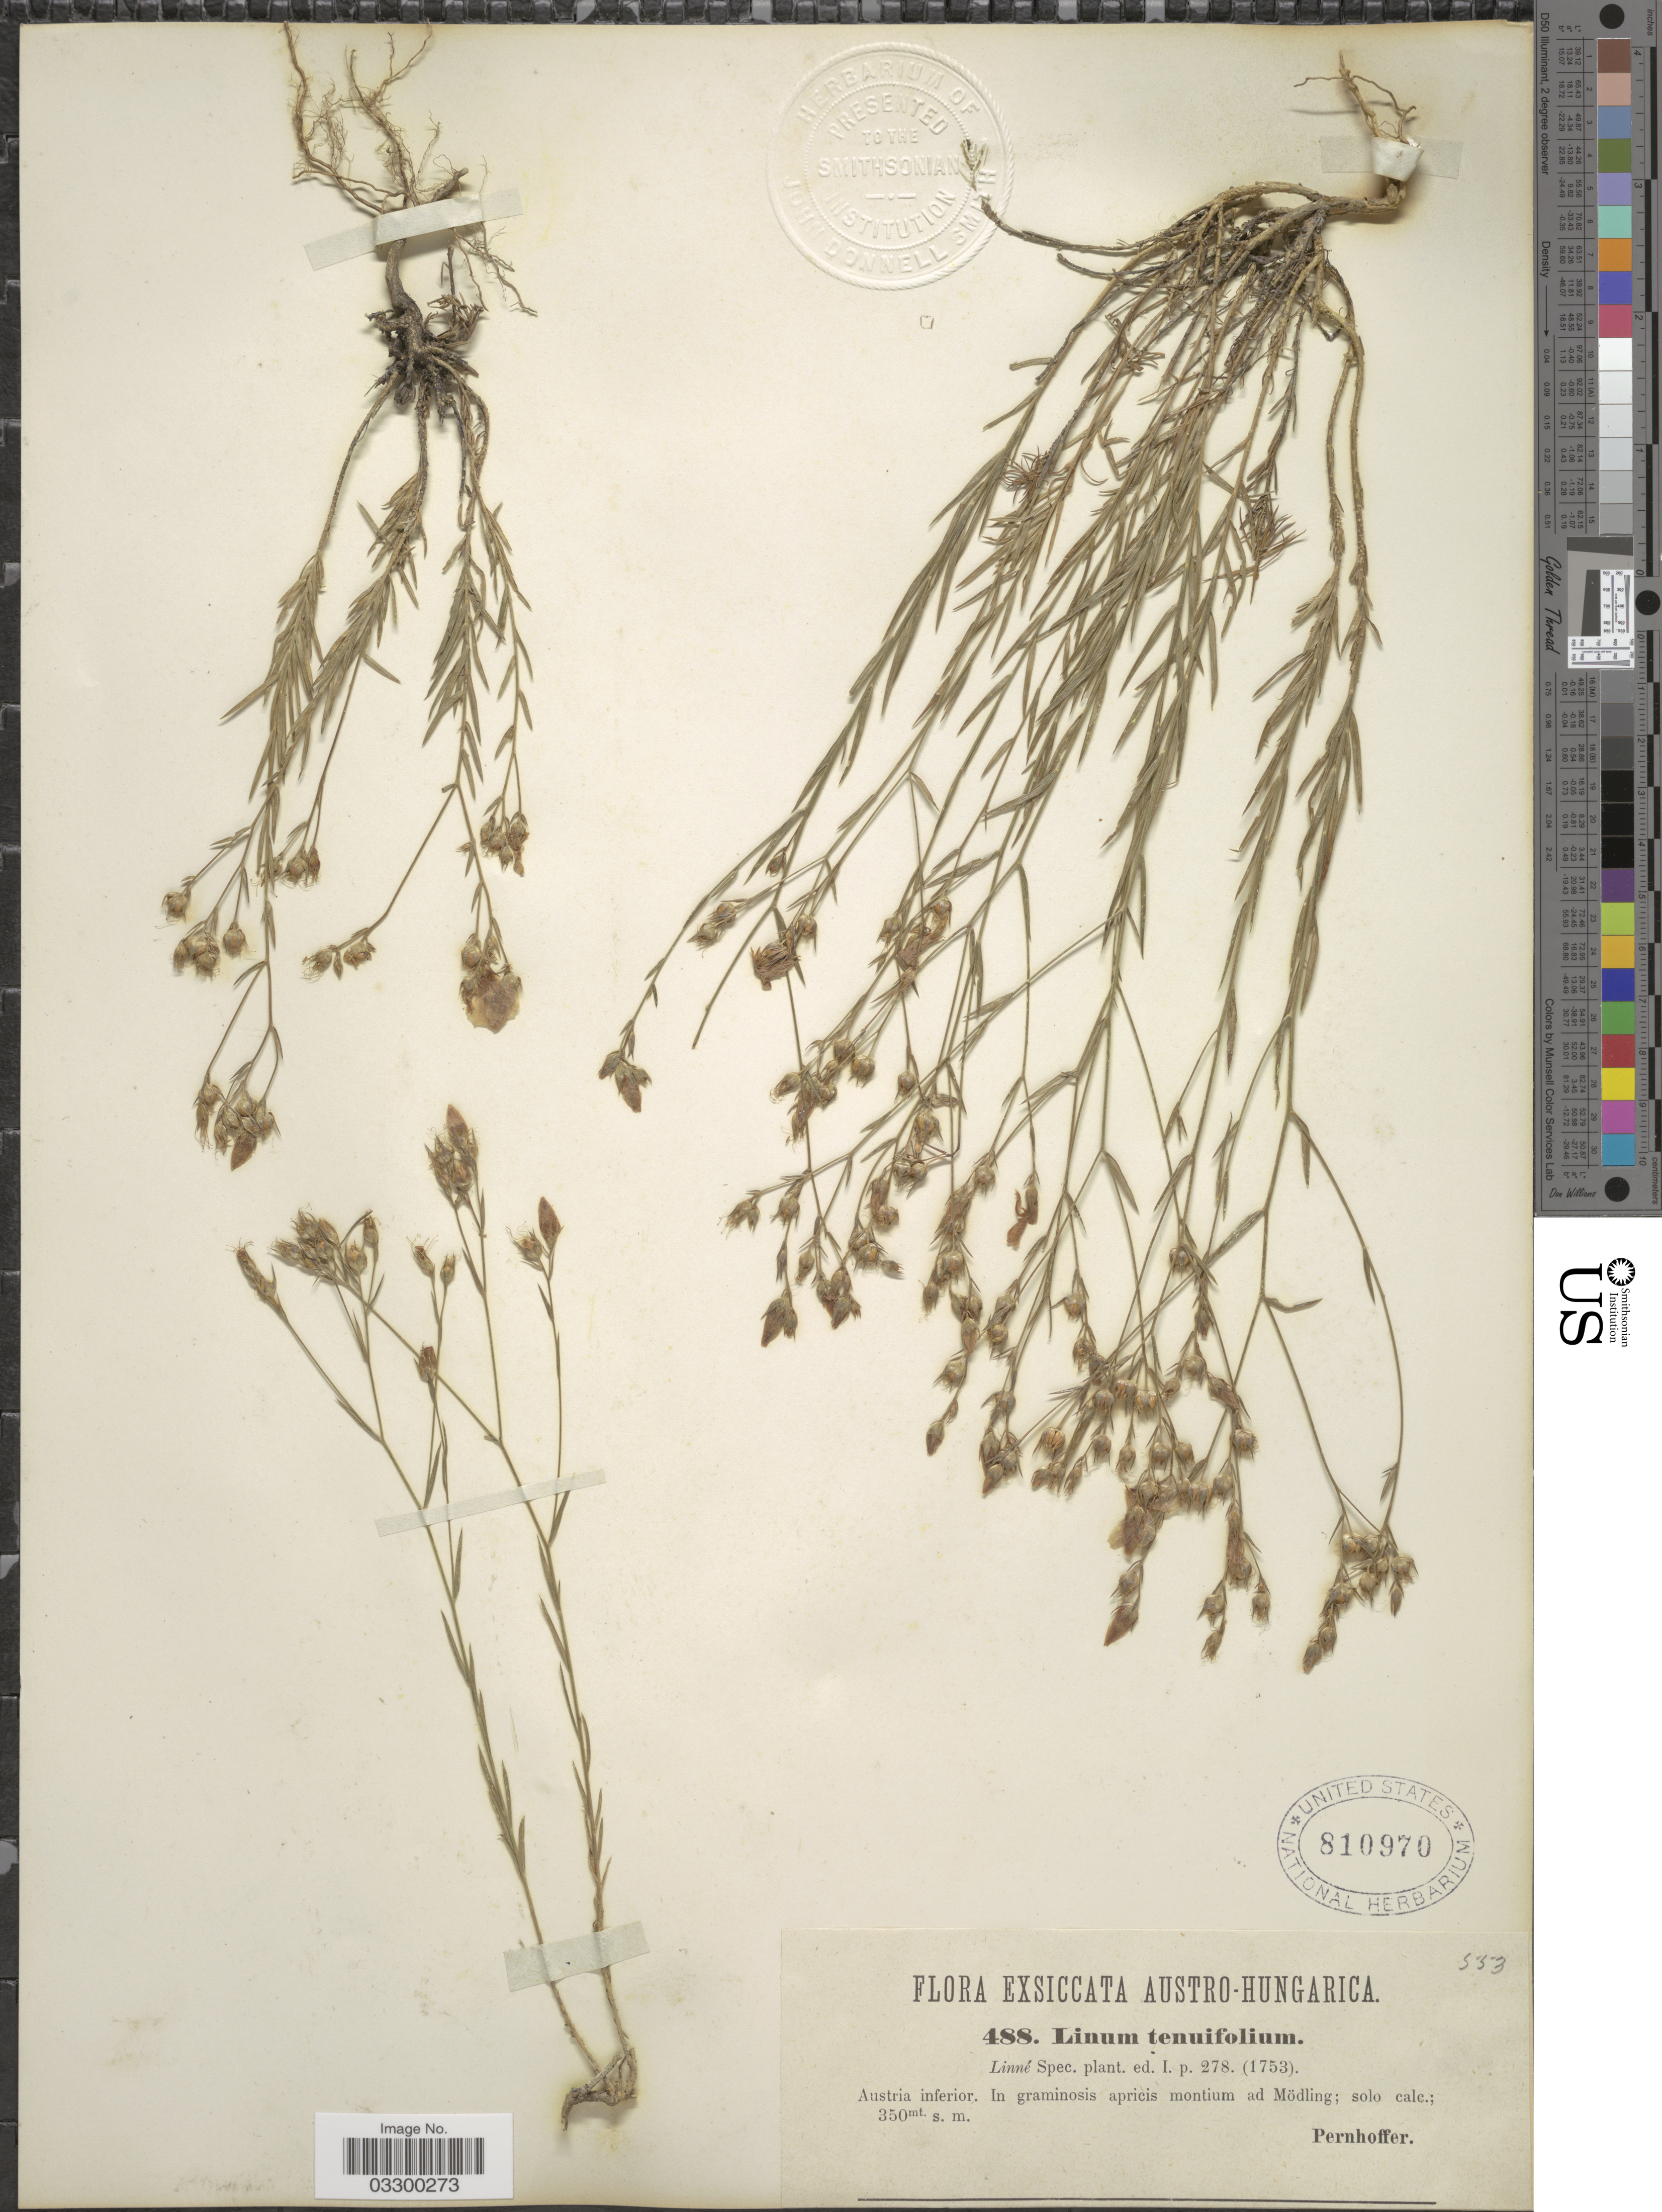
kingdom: Plantae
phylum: Tracheophyta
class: Magnoliopsida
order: Malpighiales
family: Linaceae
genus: Linum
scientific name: Linum tenuifolium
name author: L.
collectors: Pernhoffer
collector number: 488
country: Austria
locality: Austria inferior. In graminosis apricis montium ad Mödling.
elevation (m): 350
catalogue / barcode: US 810970